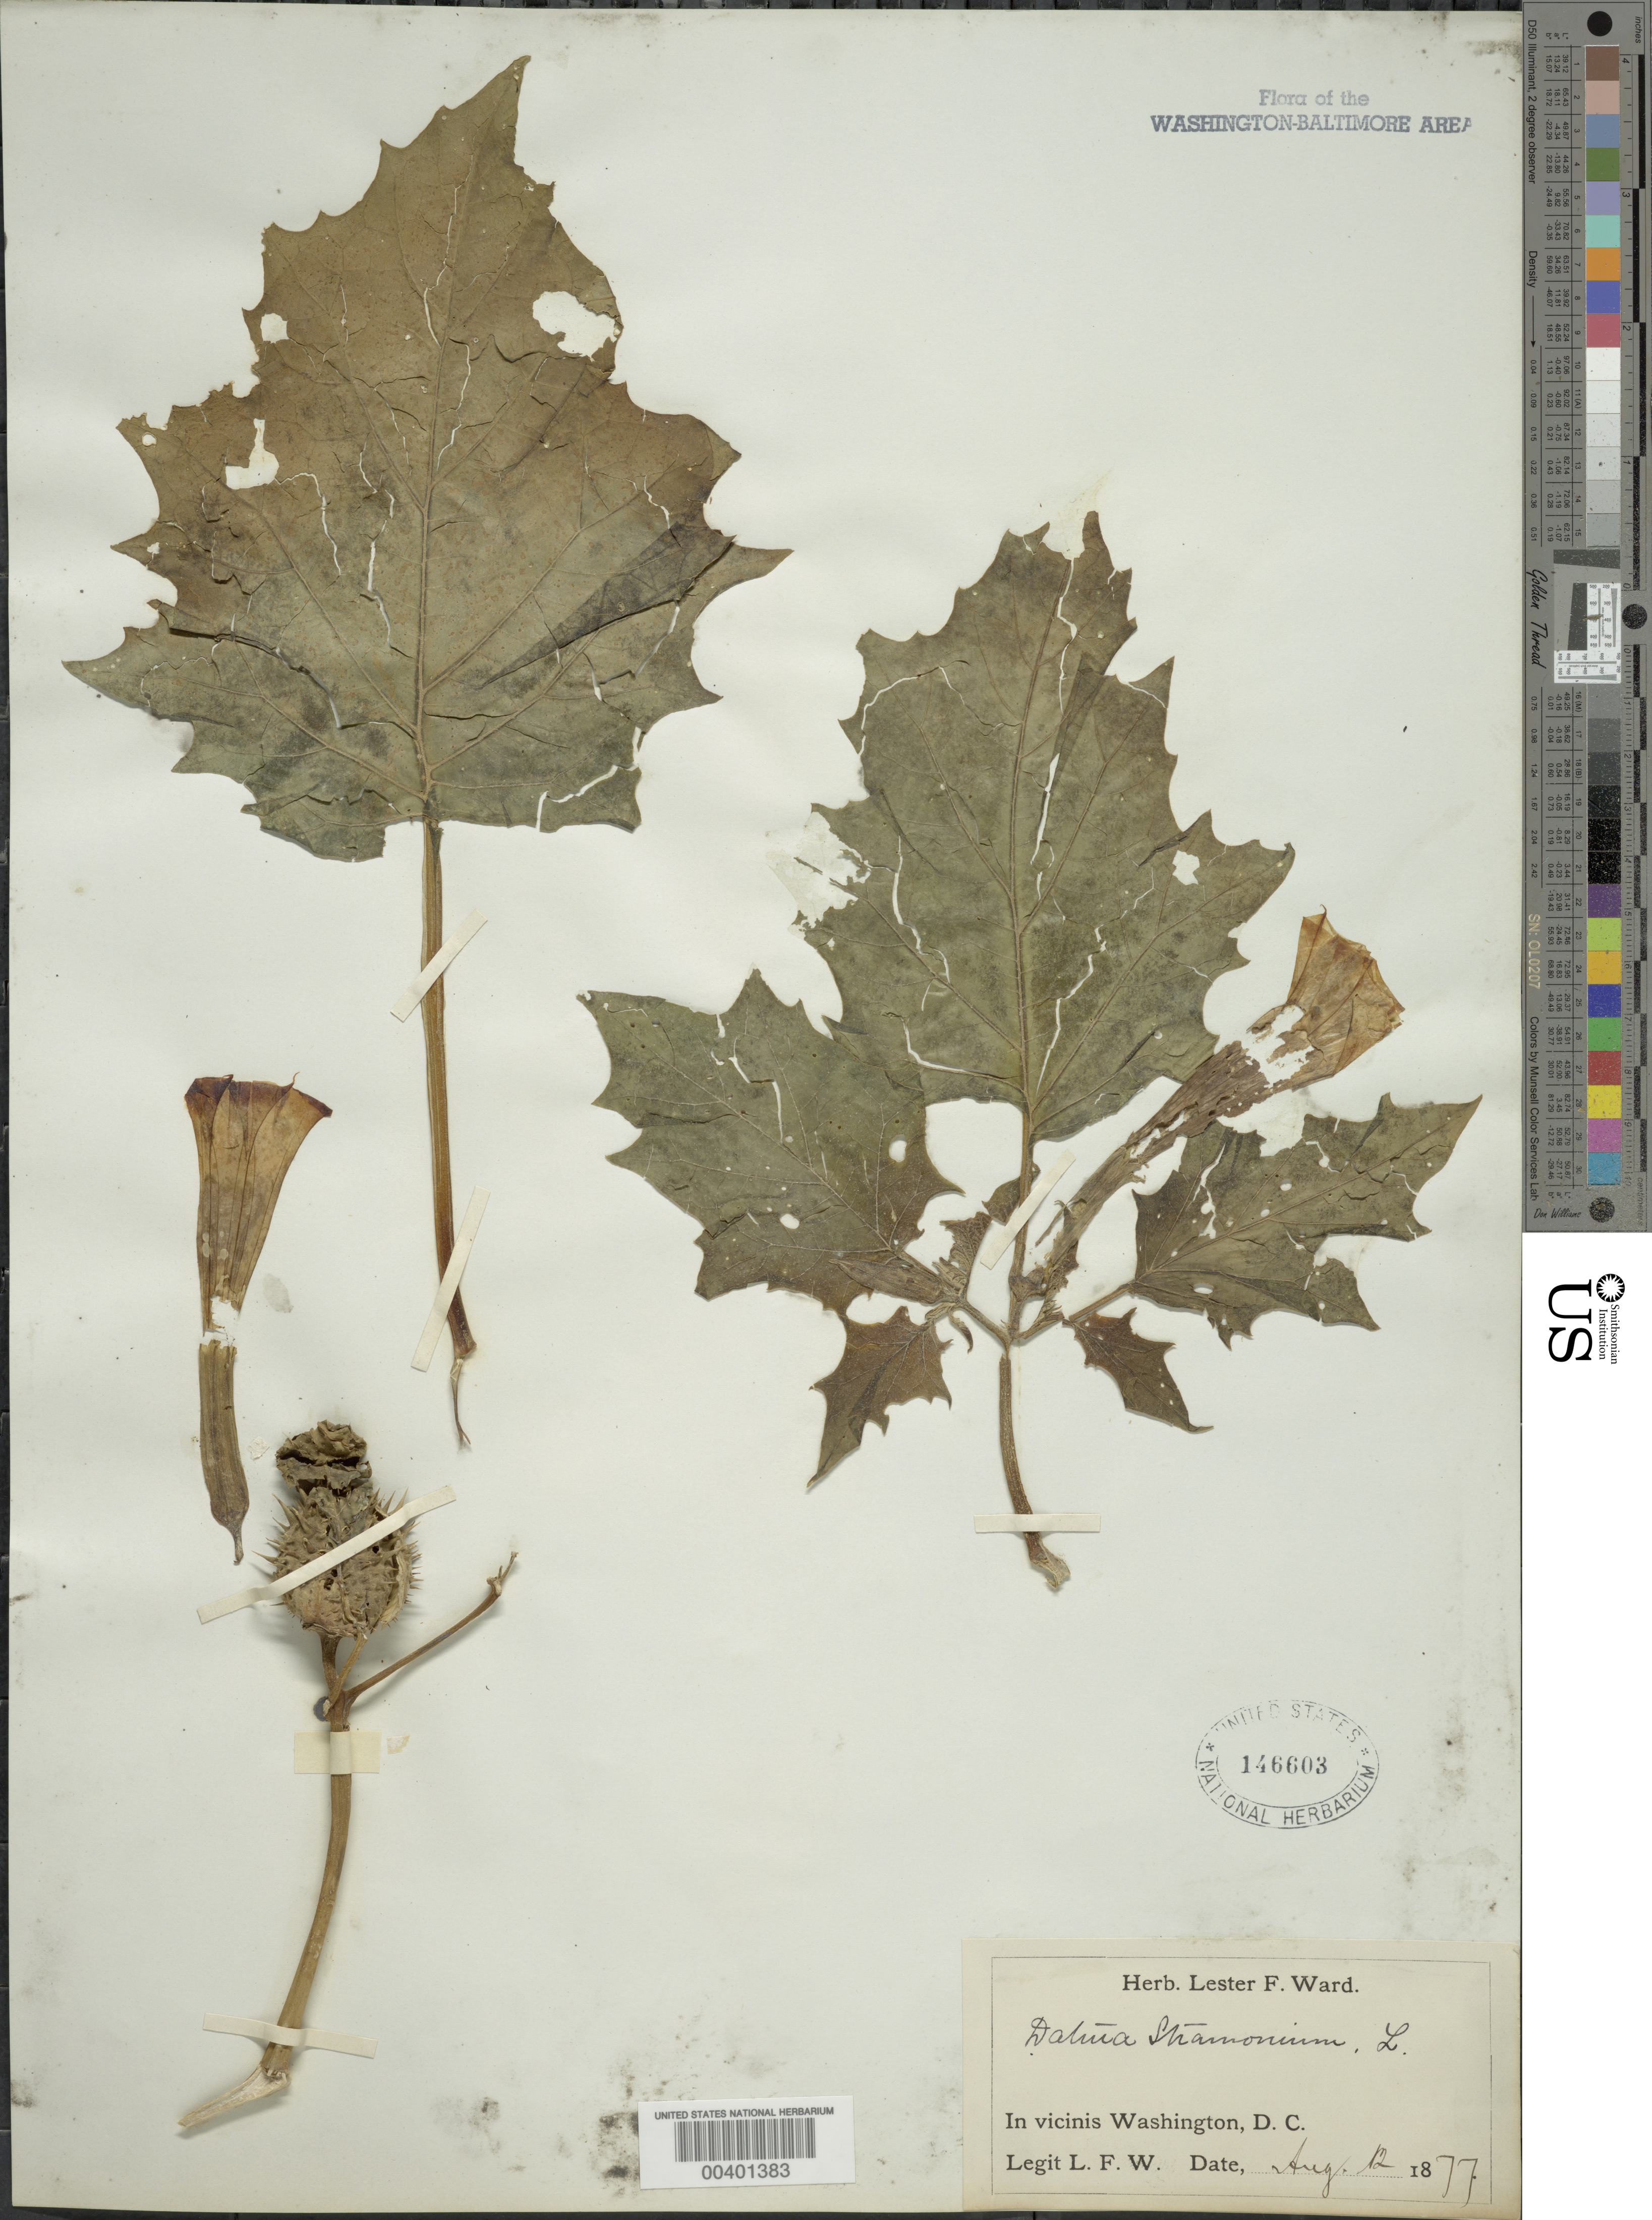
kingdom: Plantae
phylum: Tracheophyta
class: Magnoliopsida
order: Solanales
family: Solanaceae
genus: Datura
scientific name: Datura stramonium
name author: L.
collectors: L. F. Ward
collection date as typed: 12 Aug 1877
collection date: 1877-08-12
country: United States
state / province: District of Columbia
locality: Washington DC area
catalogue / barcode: US 146603